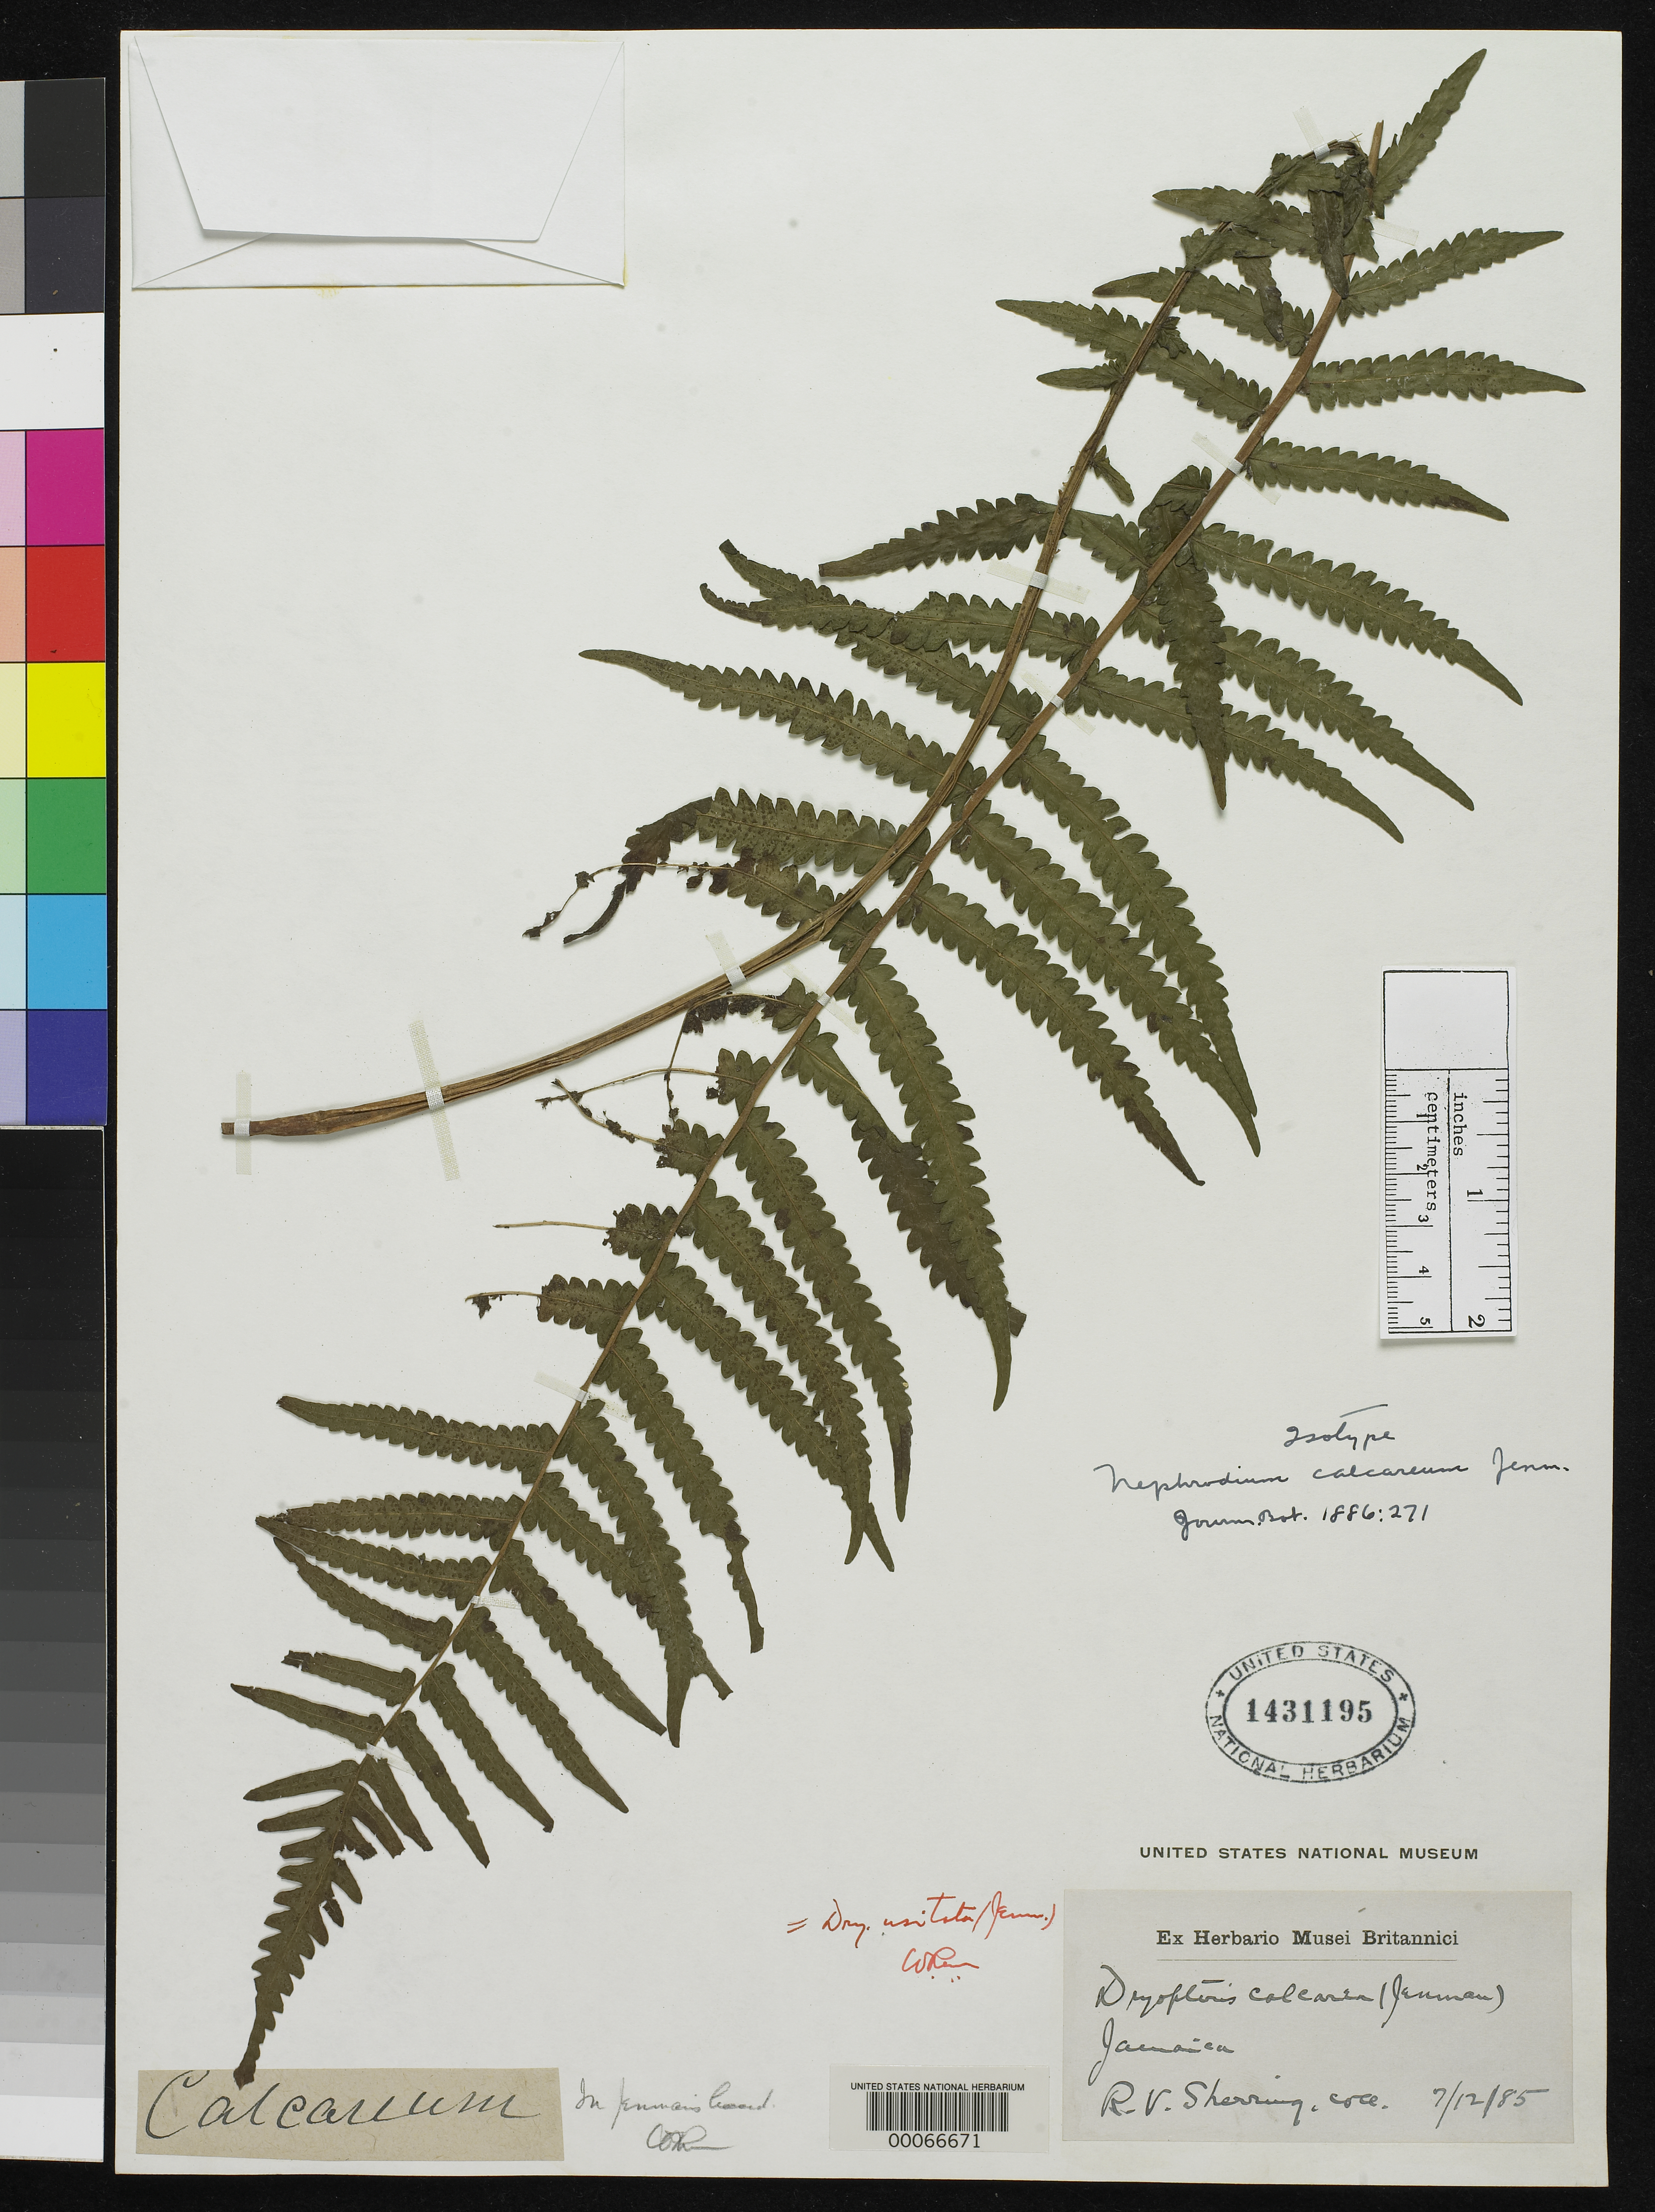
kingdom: Plantae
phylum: Tracheophyta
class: Polypodiopsida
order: Polypodiales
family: Dryopteridaceae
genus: Nephrodium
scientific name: Nephrodium calcareum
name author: Jenman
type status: Type Collection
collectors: R. Sherring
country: Jamaica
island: Greater Antilles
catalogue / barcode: US 1431195